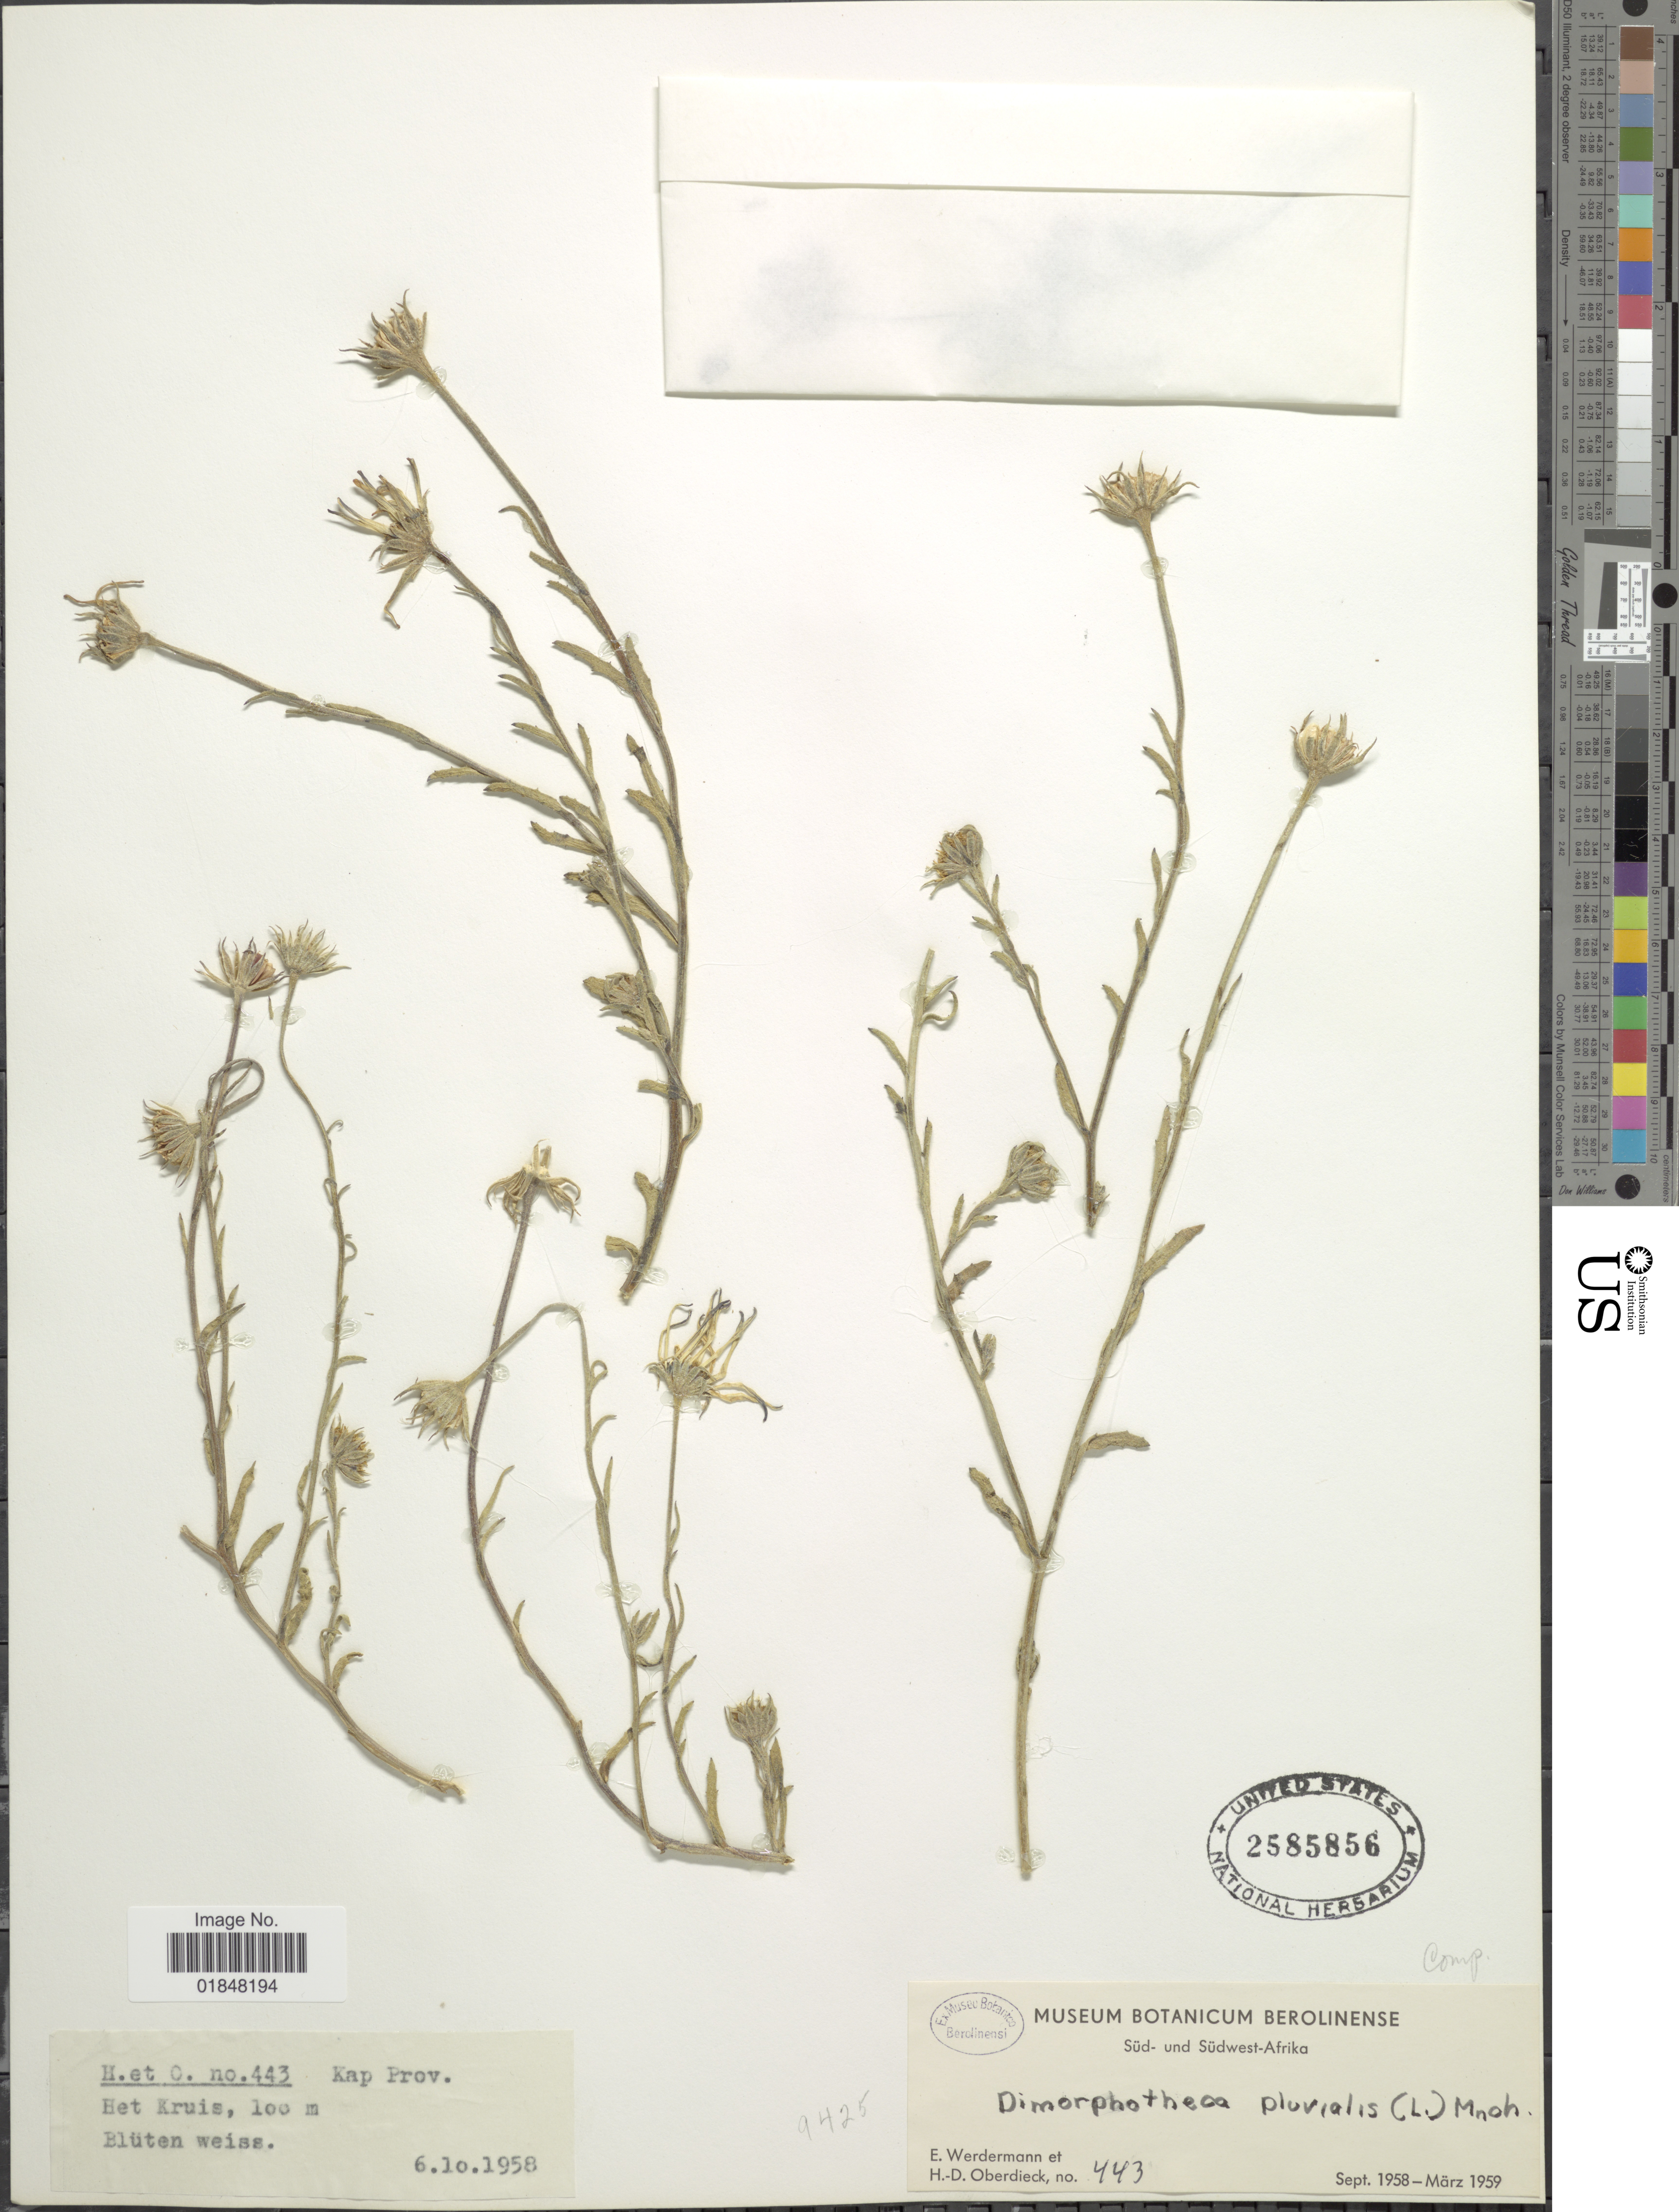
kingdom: Plantae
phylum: Tracheophyta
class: Magnoliopsida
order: Asterales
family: Asteraceae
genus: Dimorphotheca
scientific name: Dimorphotheca pluvialis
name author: (L.) Moench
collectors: E. Werdermann & H. Oberdieck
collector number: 443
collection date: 1958-10-06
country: South Africa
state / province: Western Cape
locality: Het Kruis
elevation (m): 100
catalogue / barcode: US 2585856